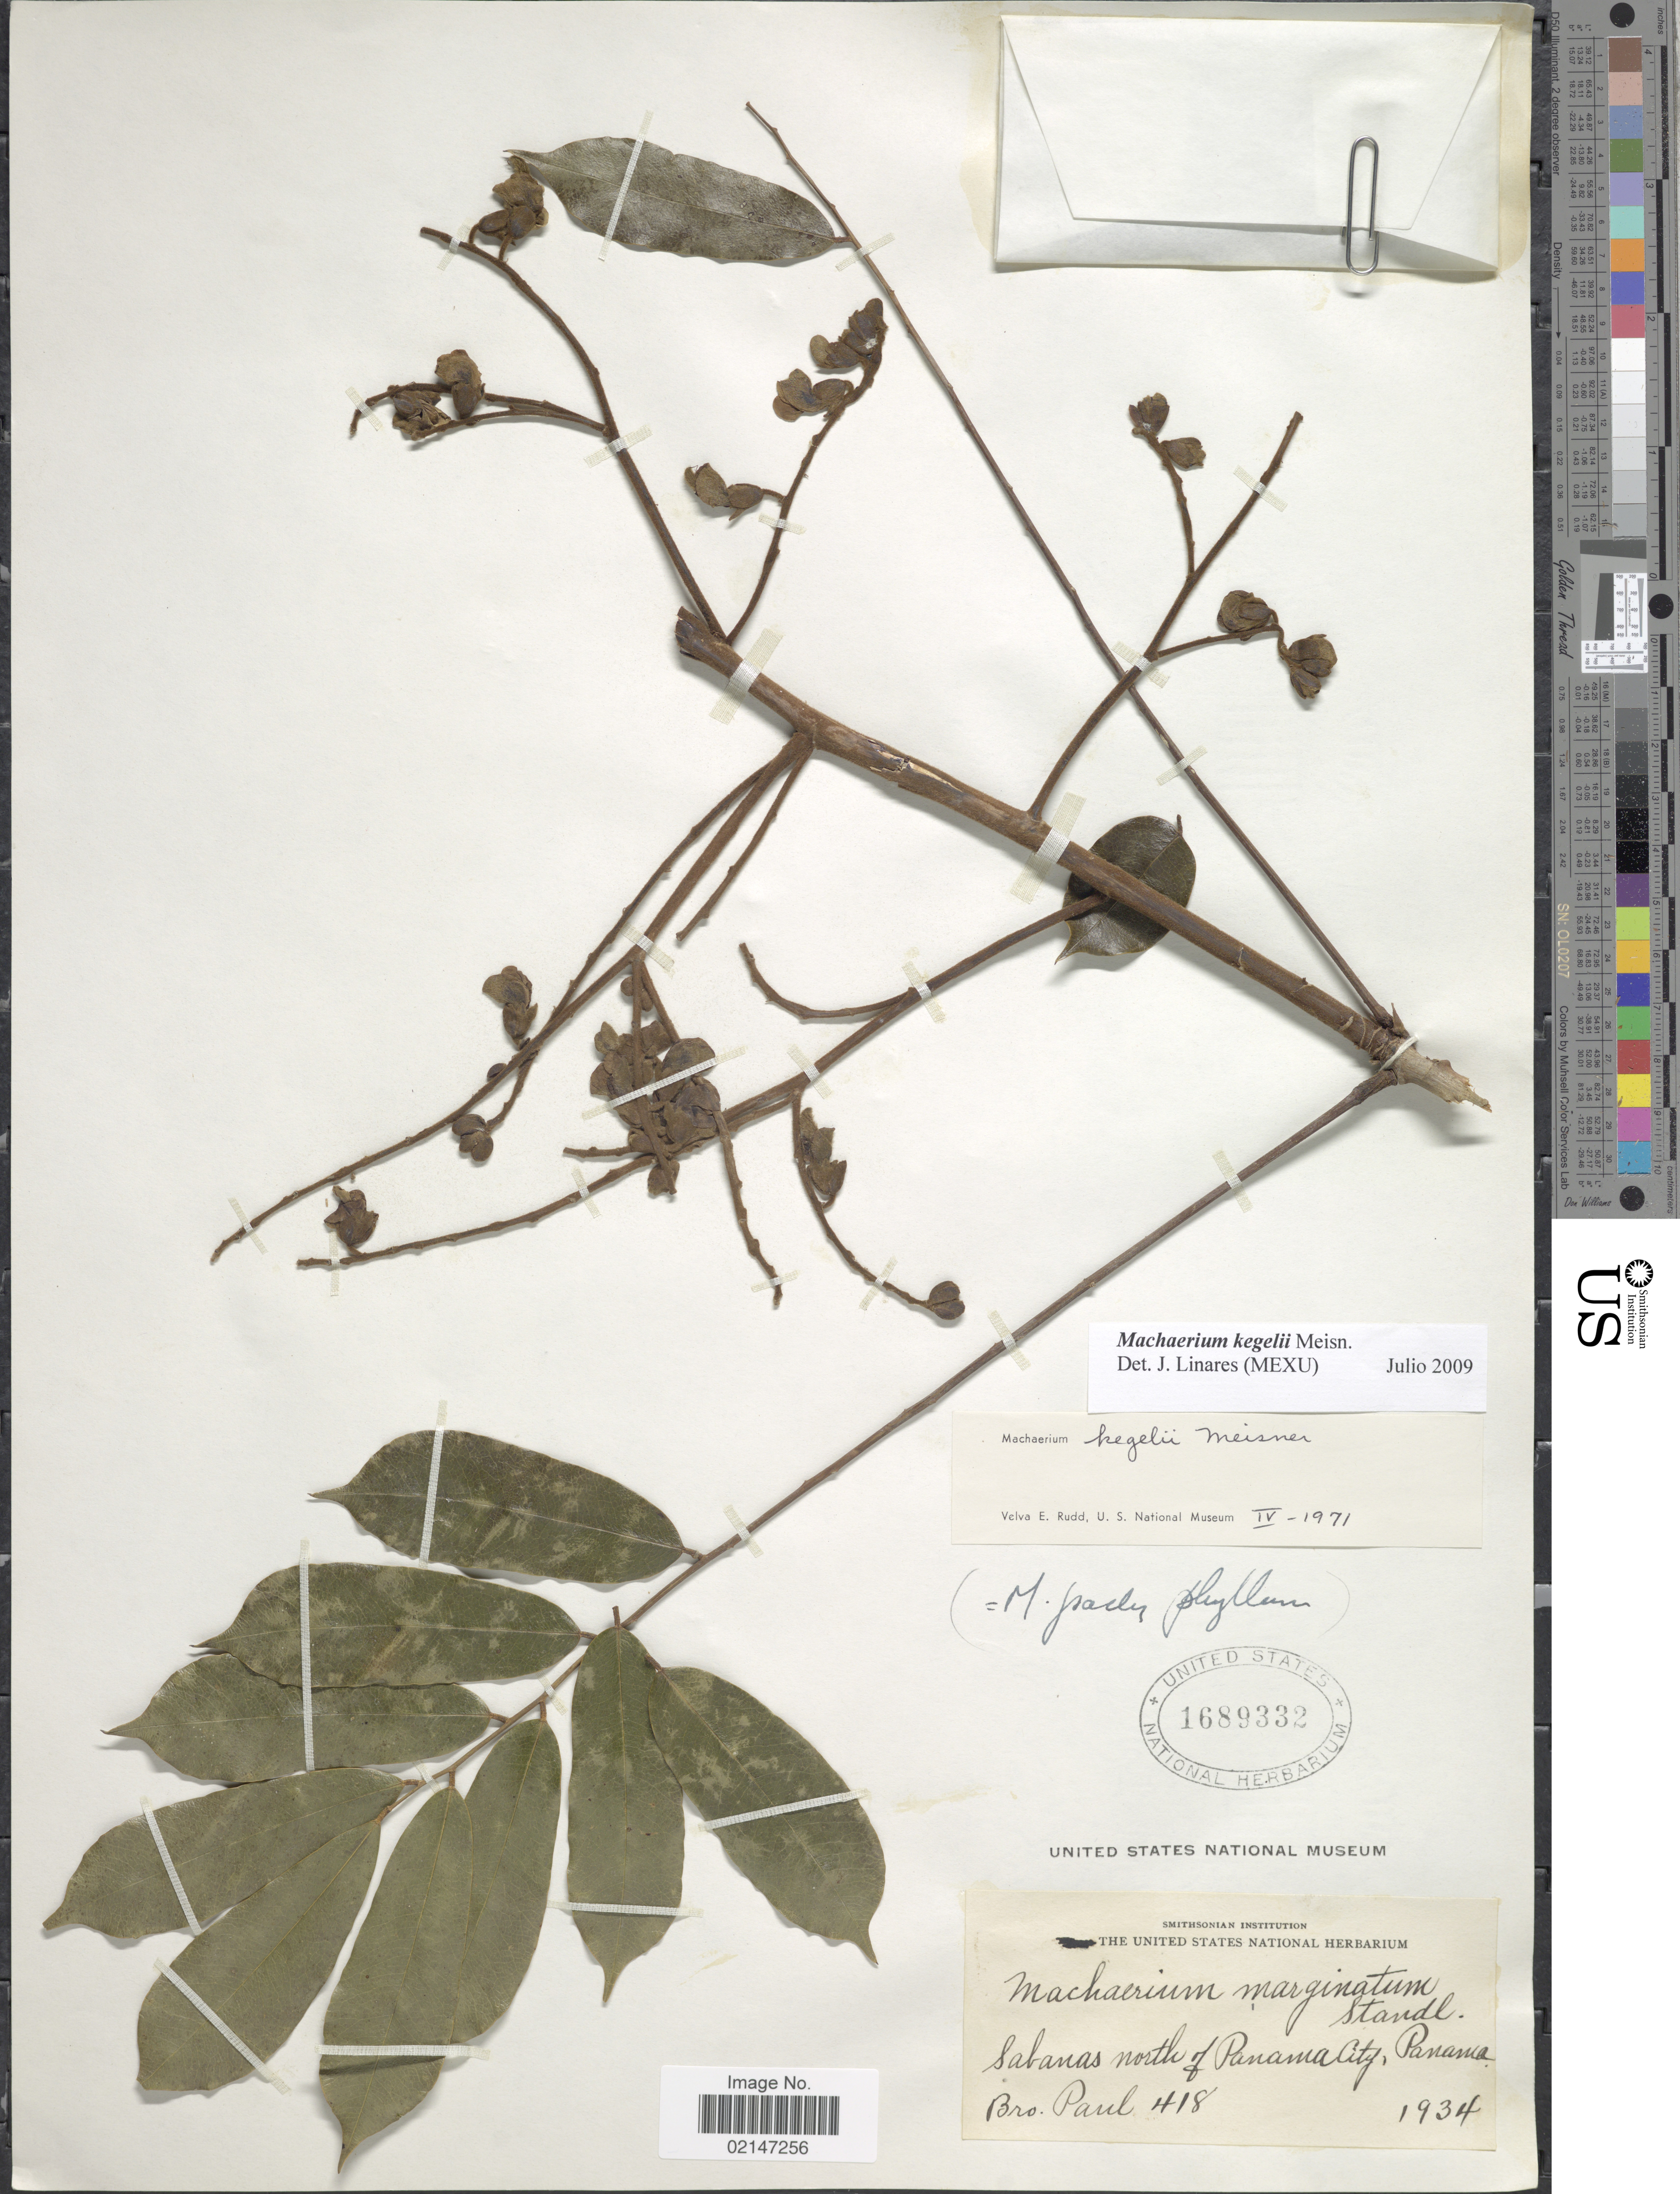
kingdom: Plantae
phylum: Tracheophyta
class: Magnoliopsida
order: Fabales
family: Fabaceae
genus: Machaerium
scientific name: Machaerium kegelii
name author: Meisn.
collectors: B. Paul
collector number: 418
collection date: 1934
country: Panama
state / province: Panamá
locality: Sabanas north of Panama City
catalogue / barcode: US 1689332